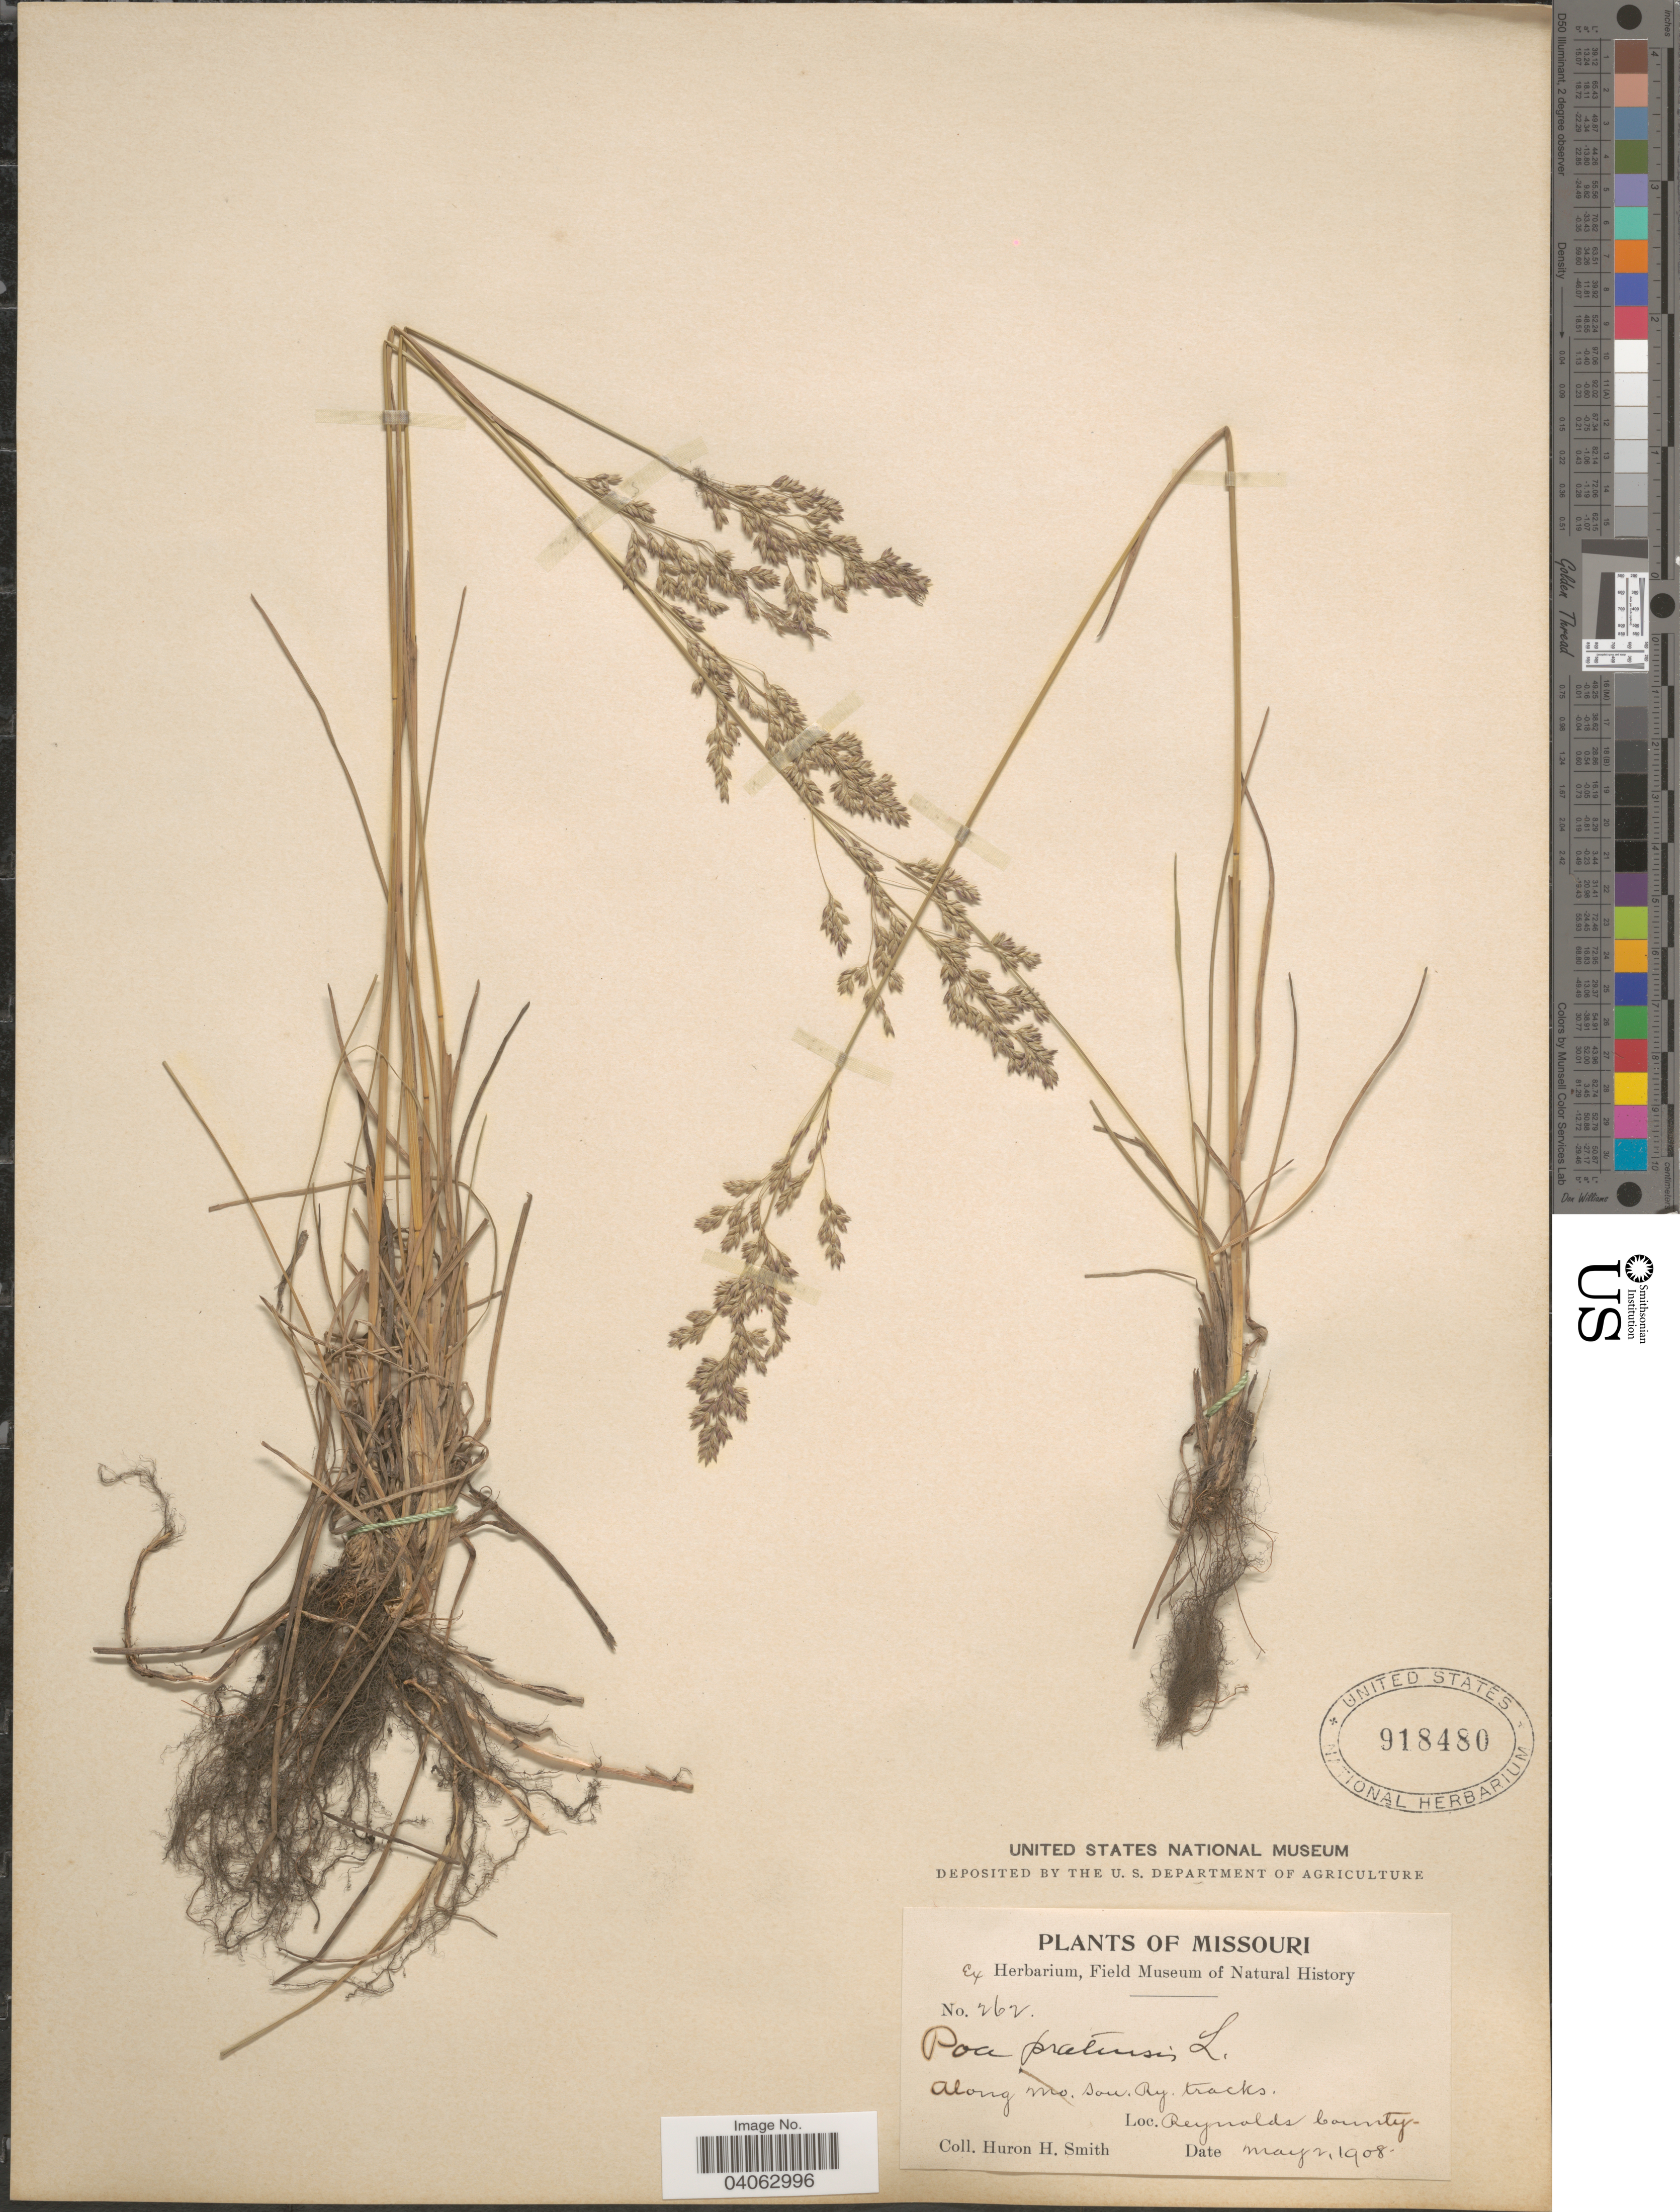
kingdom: Plantae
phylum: Tracheophyta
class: Liliopsida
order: Poales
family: Poaceae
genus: Poa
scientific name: Poa pratensis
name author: L.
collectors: Huron H. Smith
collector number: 262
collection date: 1908-05-02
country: United States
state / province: Missouri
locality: Along Mo. Sou. Ry. tracks. Reynolds County.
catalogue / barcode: US 918480